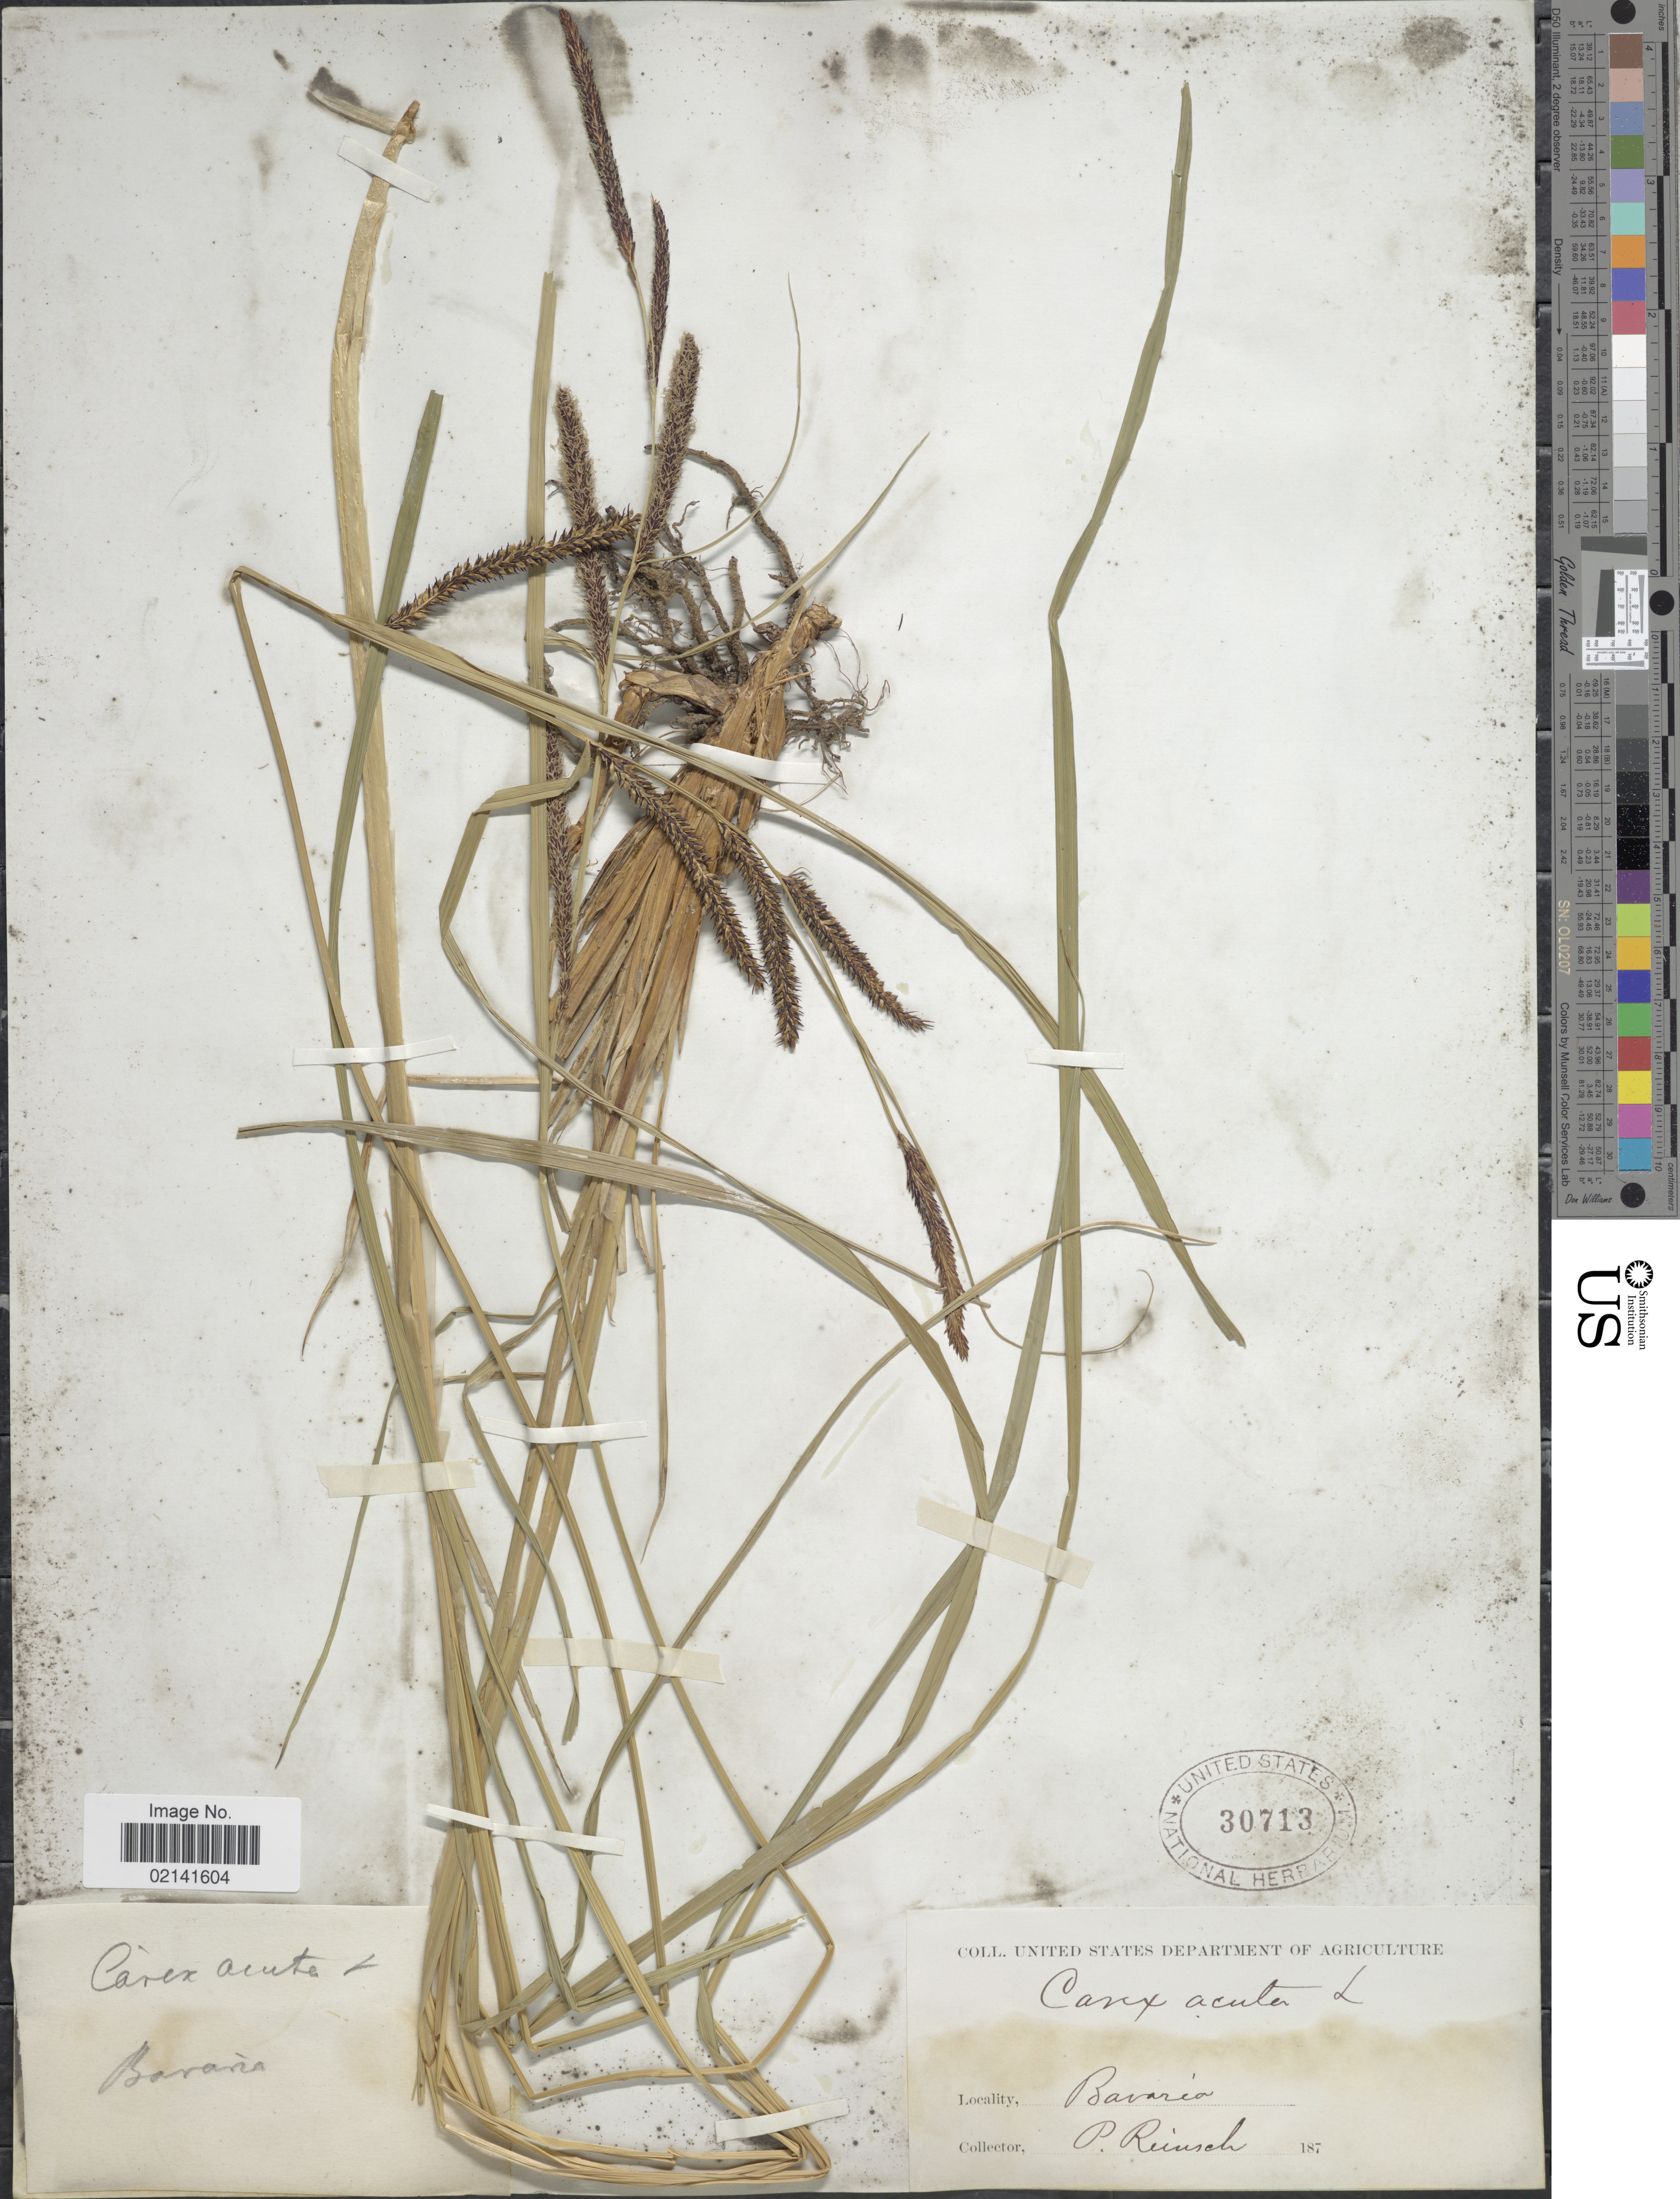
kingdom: Plantae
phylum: Tracheophyta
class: Liliopsida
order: Poales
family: Cyperaceae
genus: Carex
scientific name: Carex acuta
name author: L.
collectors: P. Reinsch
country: Germany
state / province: Bayern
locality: Bavaria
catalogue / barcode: US 30713